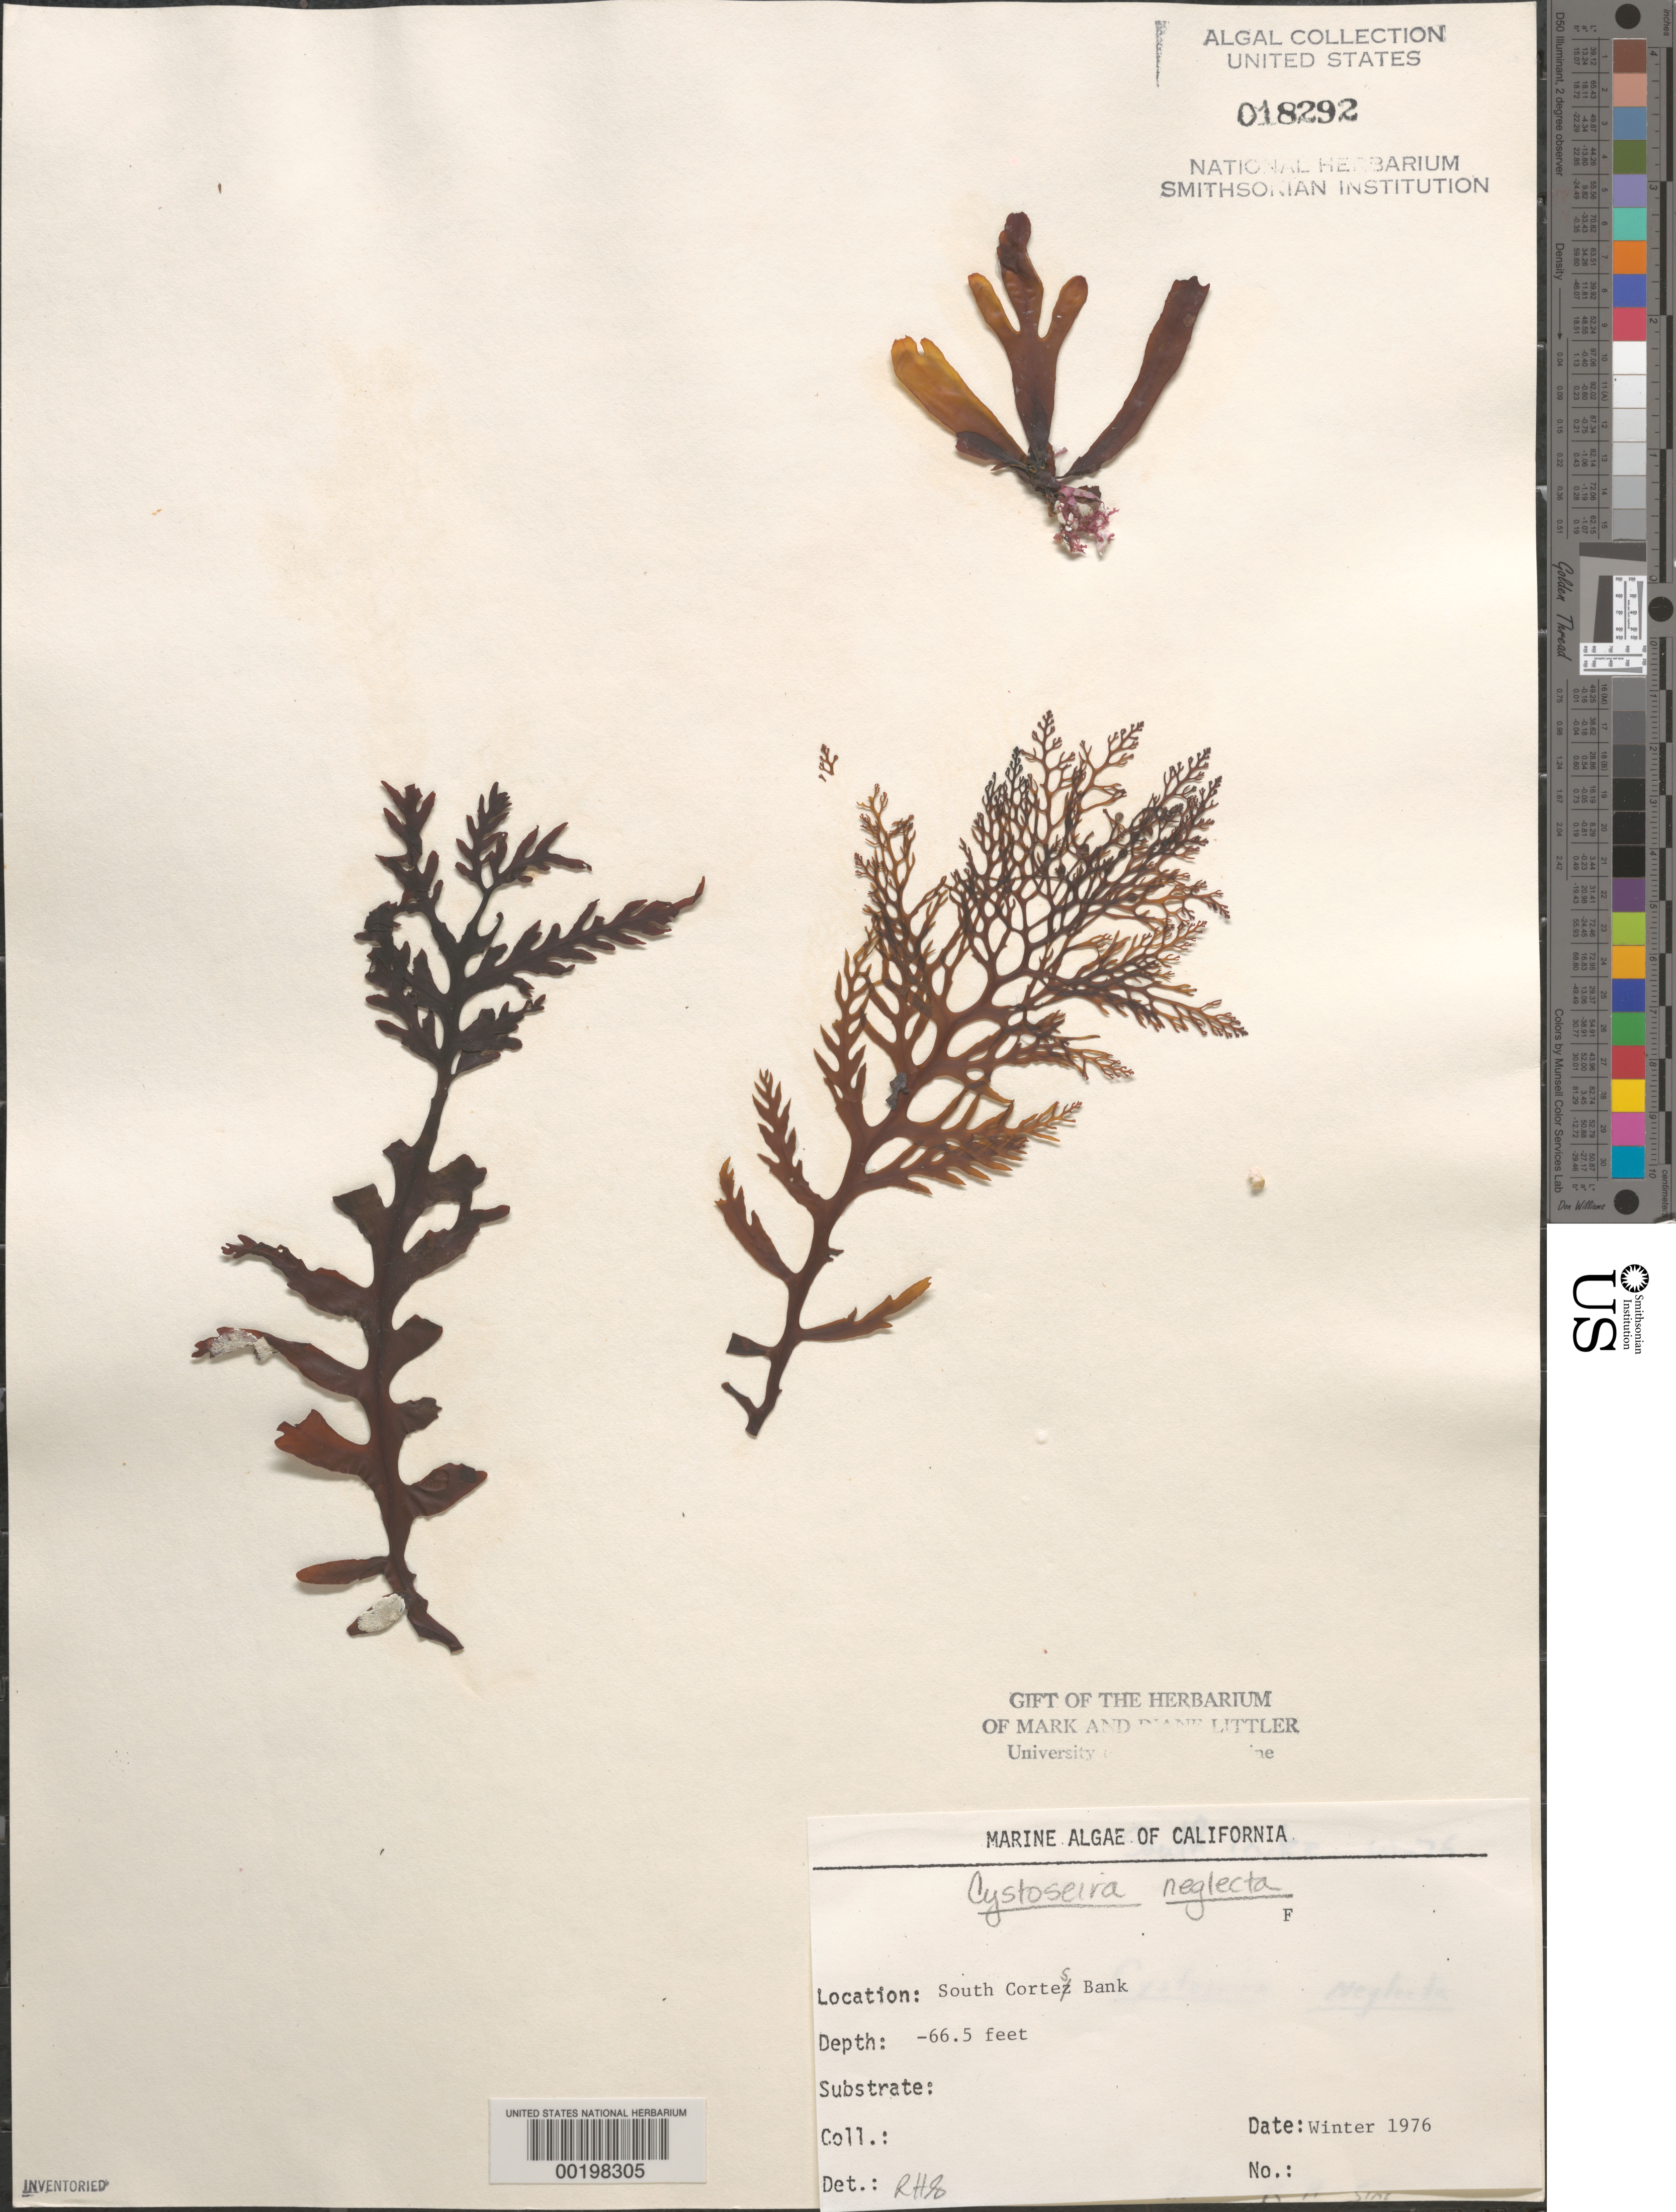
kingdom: Chromista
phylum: Ochrophyta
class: Phaeophyceae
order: Fucales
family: Sargassaceae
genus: Cystoseira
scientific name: Cystoseira neglecta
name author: Setch. & N.L. Gardner in N.L. Gardner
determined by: Sims, Robert H.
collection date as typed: Win 1976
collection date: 1976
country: United States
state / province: California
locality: South Cortes Bank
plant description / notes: BLM-SOCALBIGHT Rocky Intertidal Survey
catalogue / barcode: US 18292